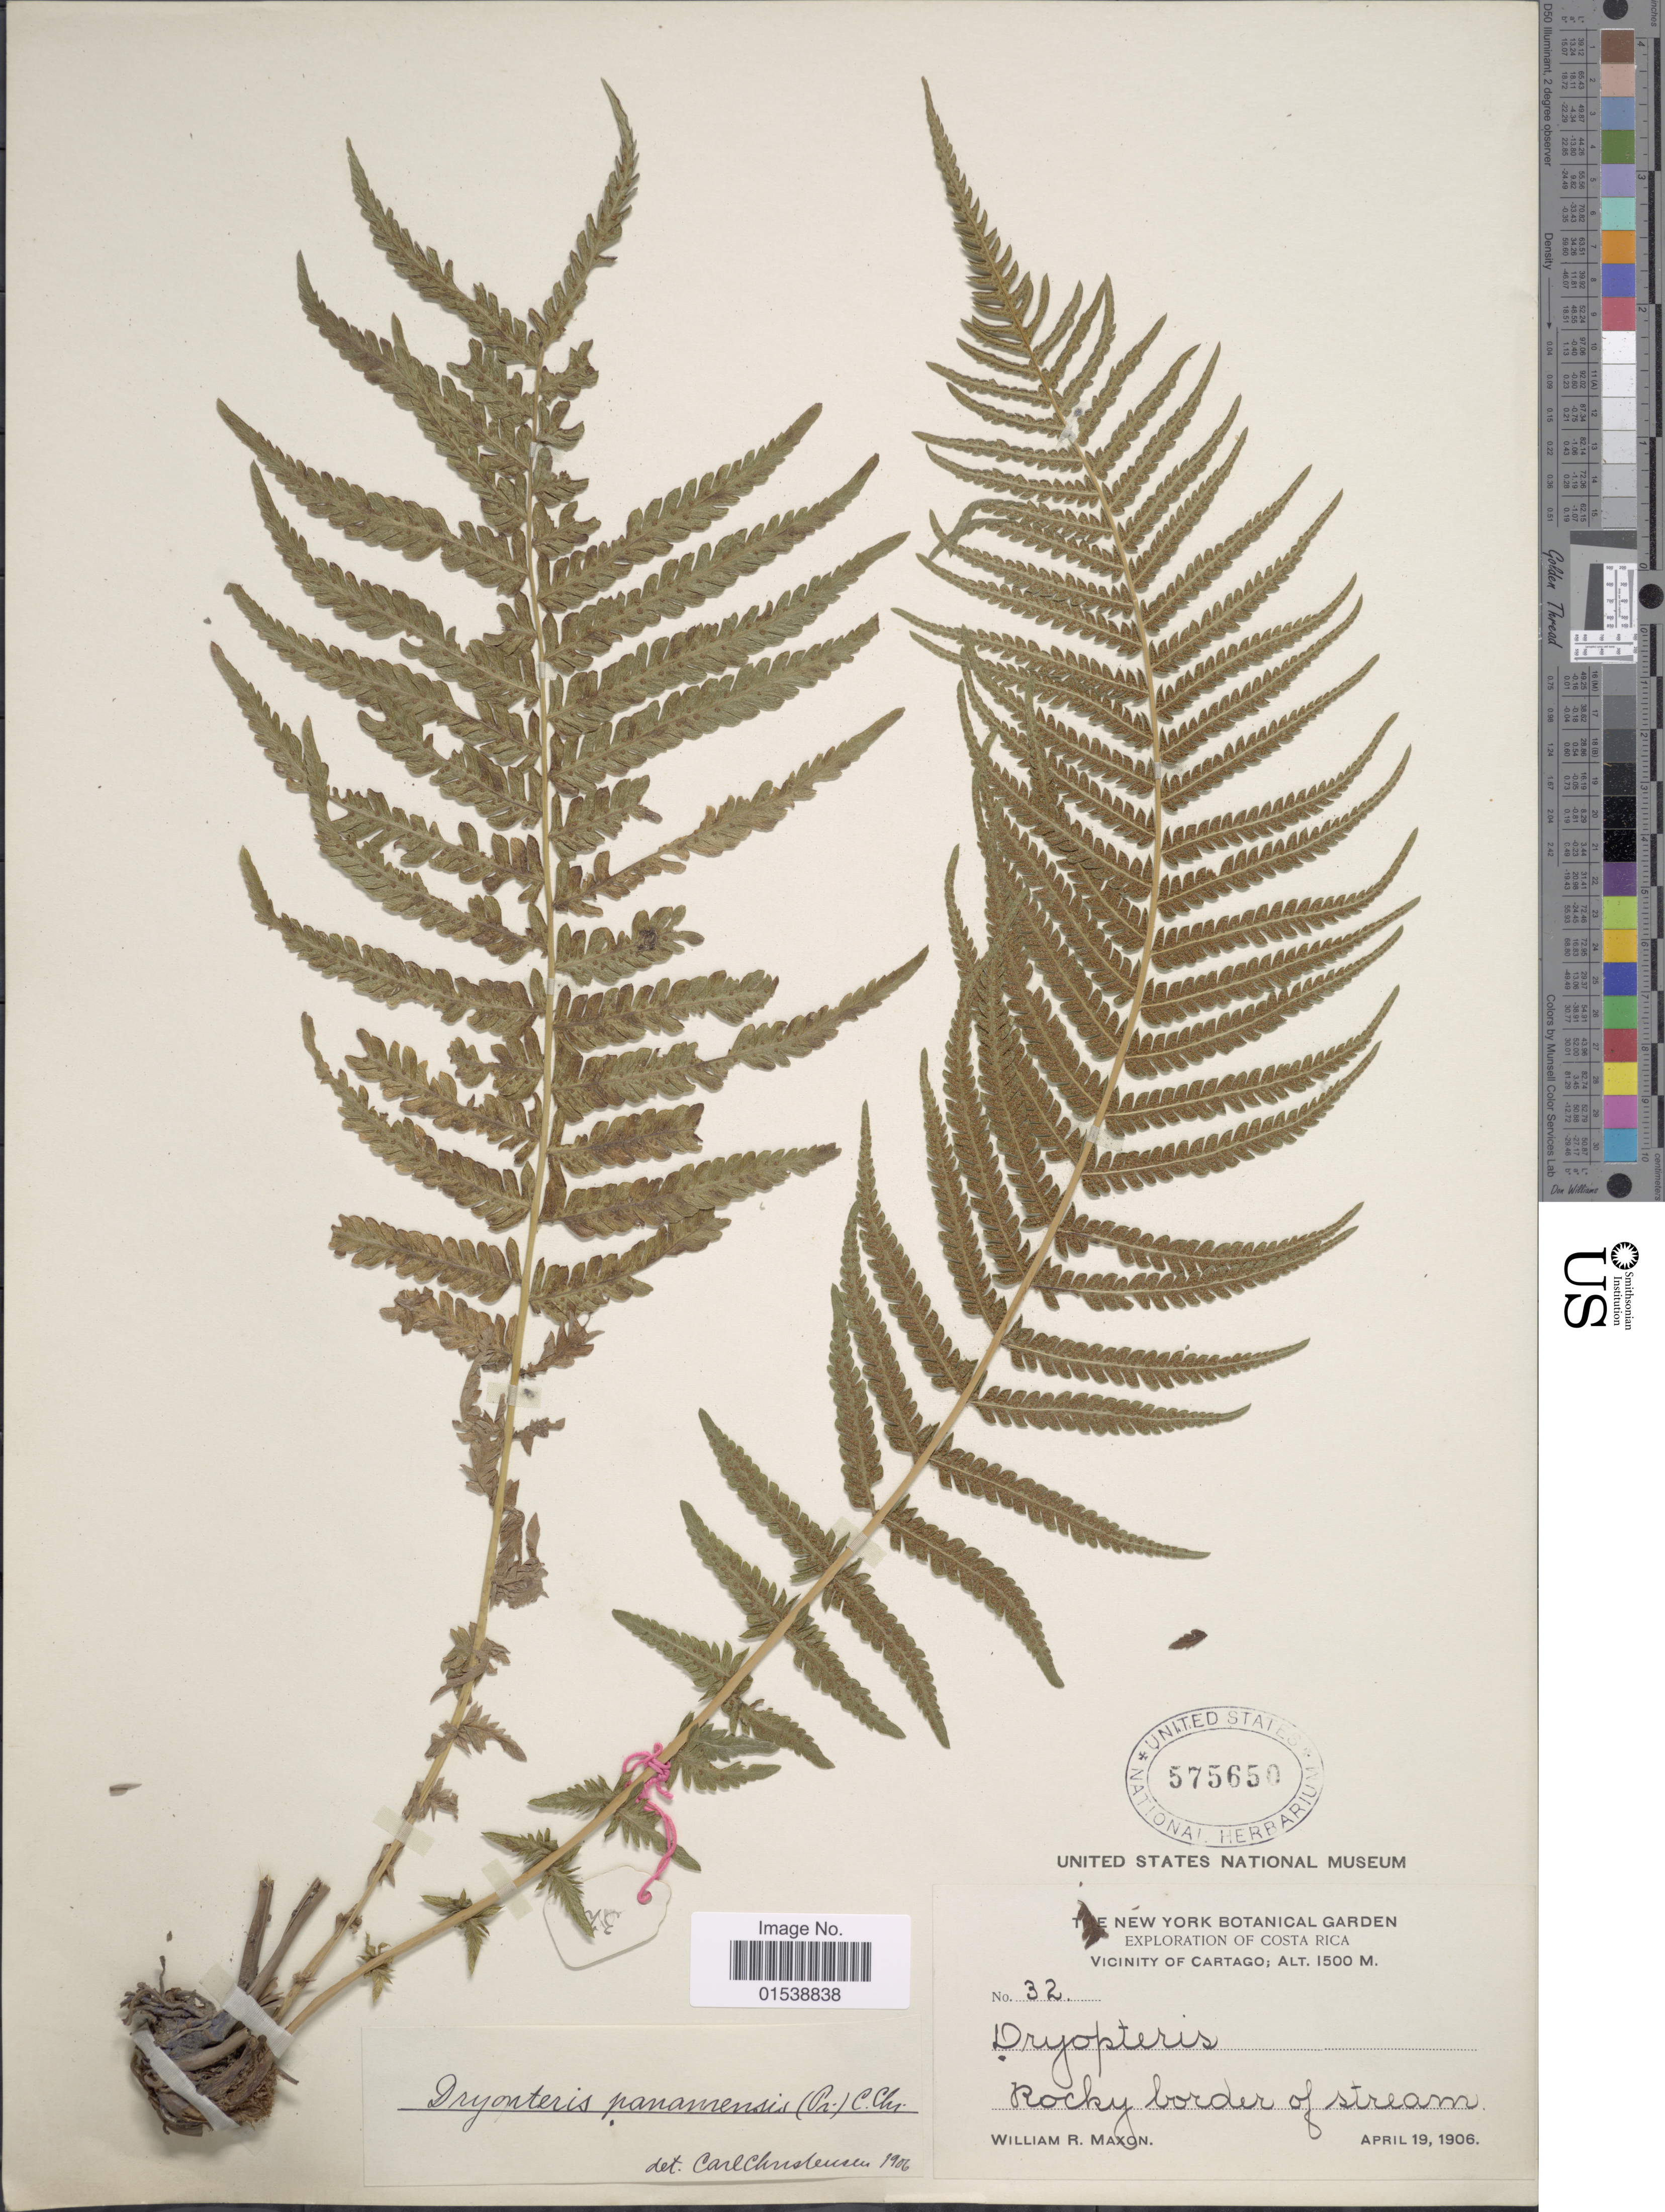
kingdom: Plantae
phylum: Tracheophyta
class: Polypodiopsida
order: Polypodiales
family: Thelypteridaceae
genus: Amauropelta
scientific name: Amauropelta resinifera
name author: (Desv.) Pic. Serm.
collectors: W. R. Maxon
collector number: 32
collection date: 1906-04-19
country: Costa Rica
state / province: Cartago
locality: Vicinity of Cartago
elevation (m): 1500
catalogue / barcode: US 575650